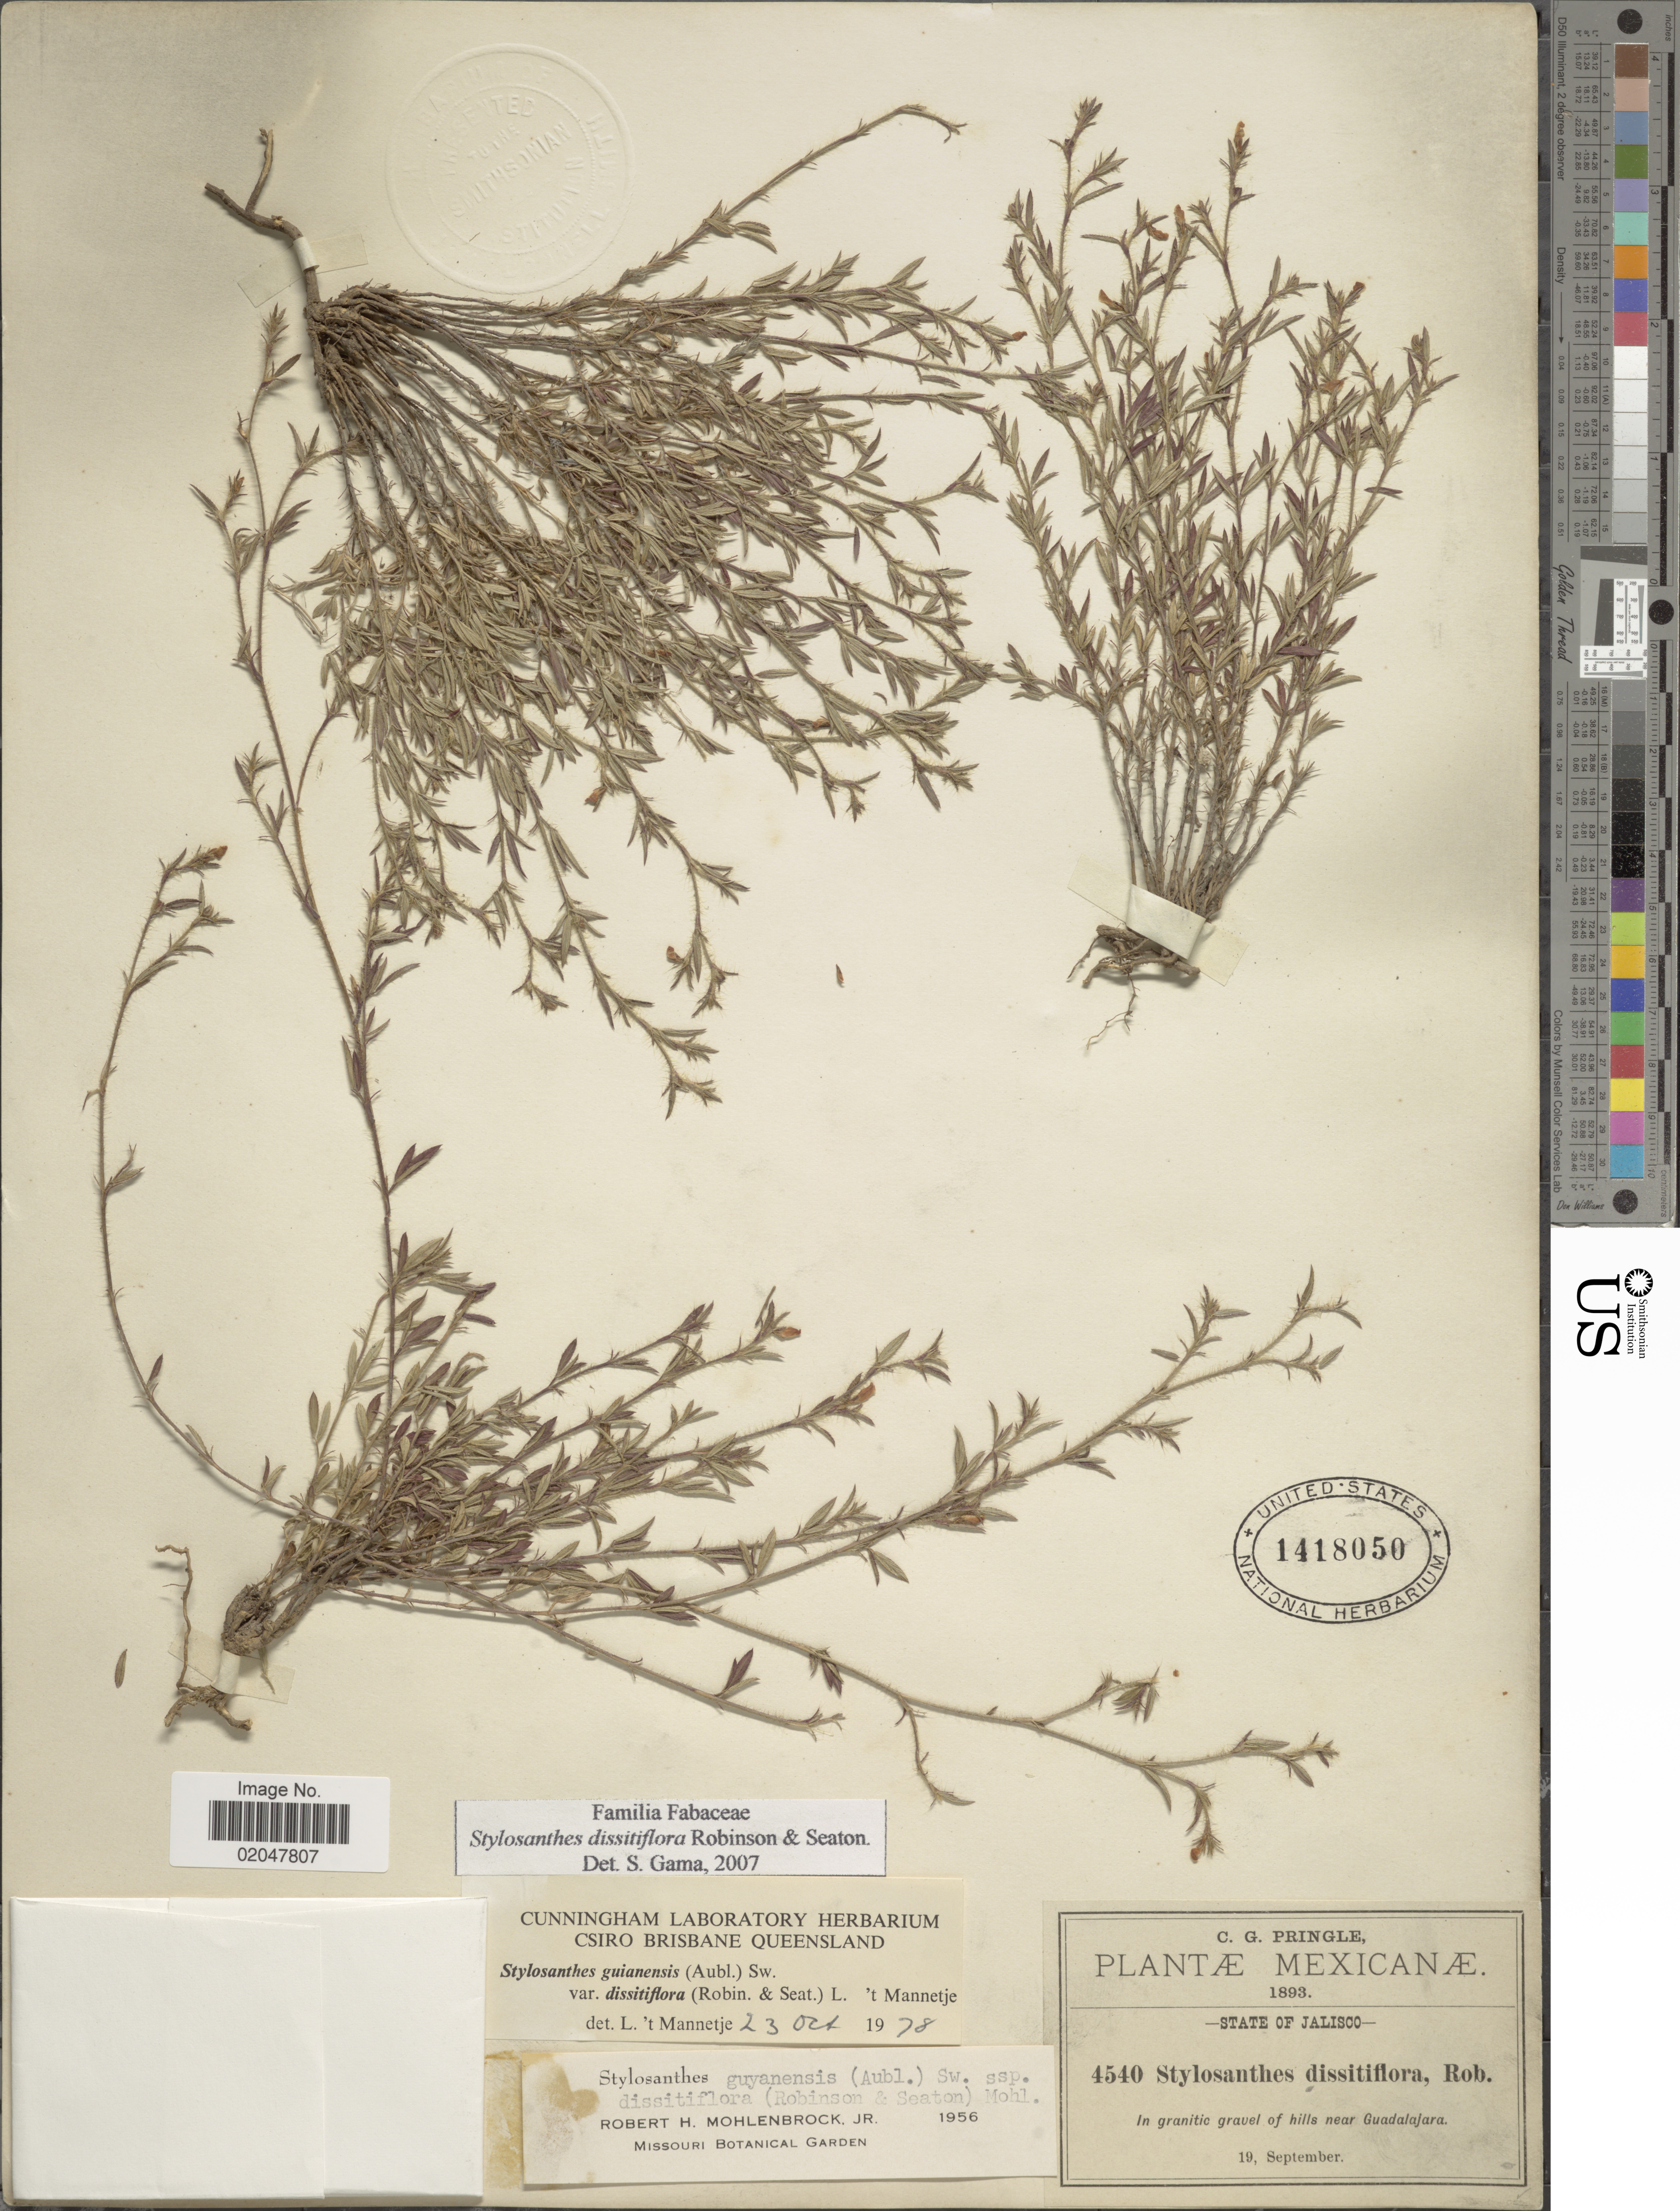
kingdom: Plantae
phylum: Tracheophyta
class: Magnoliopsida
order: Fabales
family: Fabaceae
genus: Stylosanthes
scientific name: Stylosanthes guianensis var. dissitiflora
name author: ( & Seaton) 't Mannetje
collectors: C. G. Pringle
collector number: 4540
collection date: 1893-09-19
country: Mexico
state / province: Jalisco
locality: In granitic gravel of hills near Guadalajara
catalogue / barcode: US 1418050